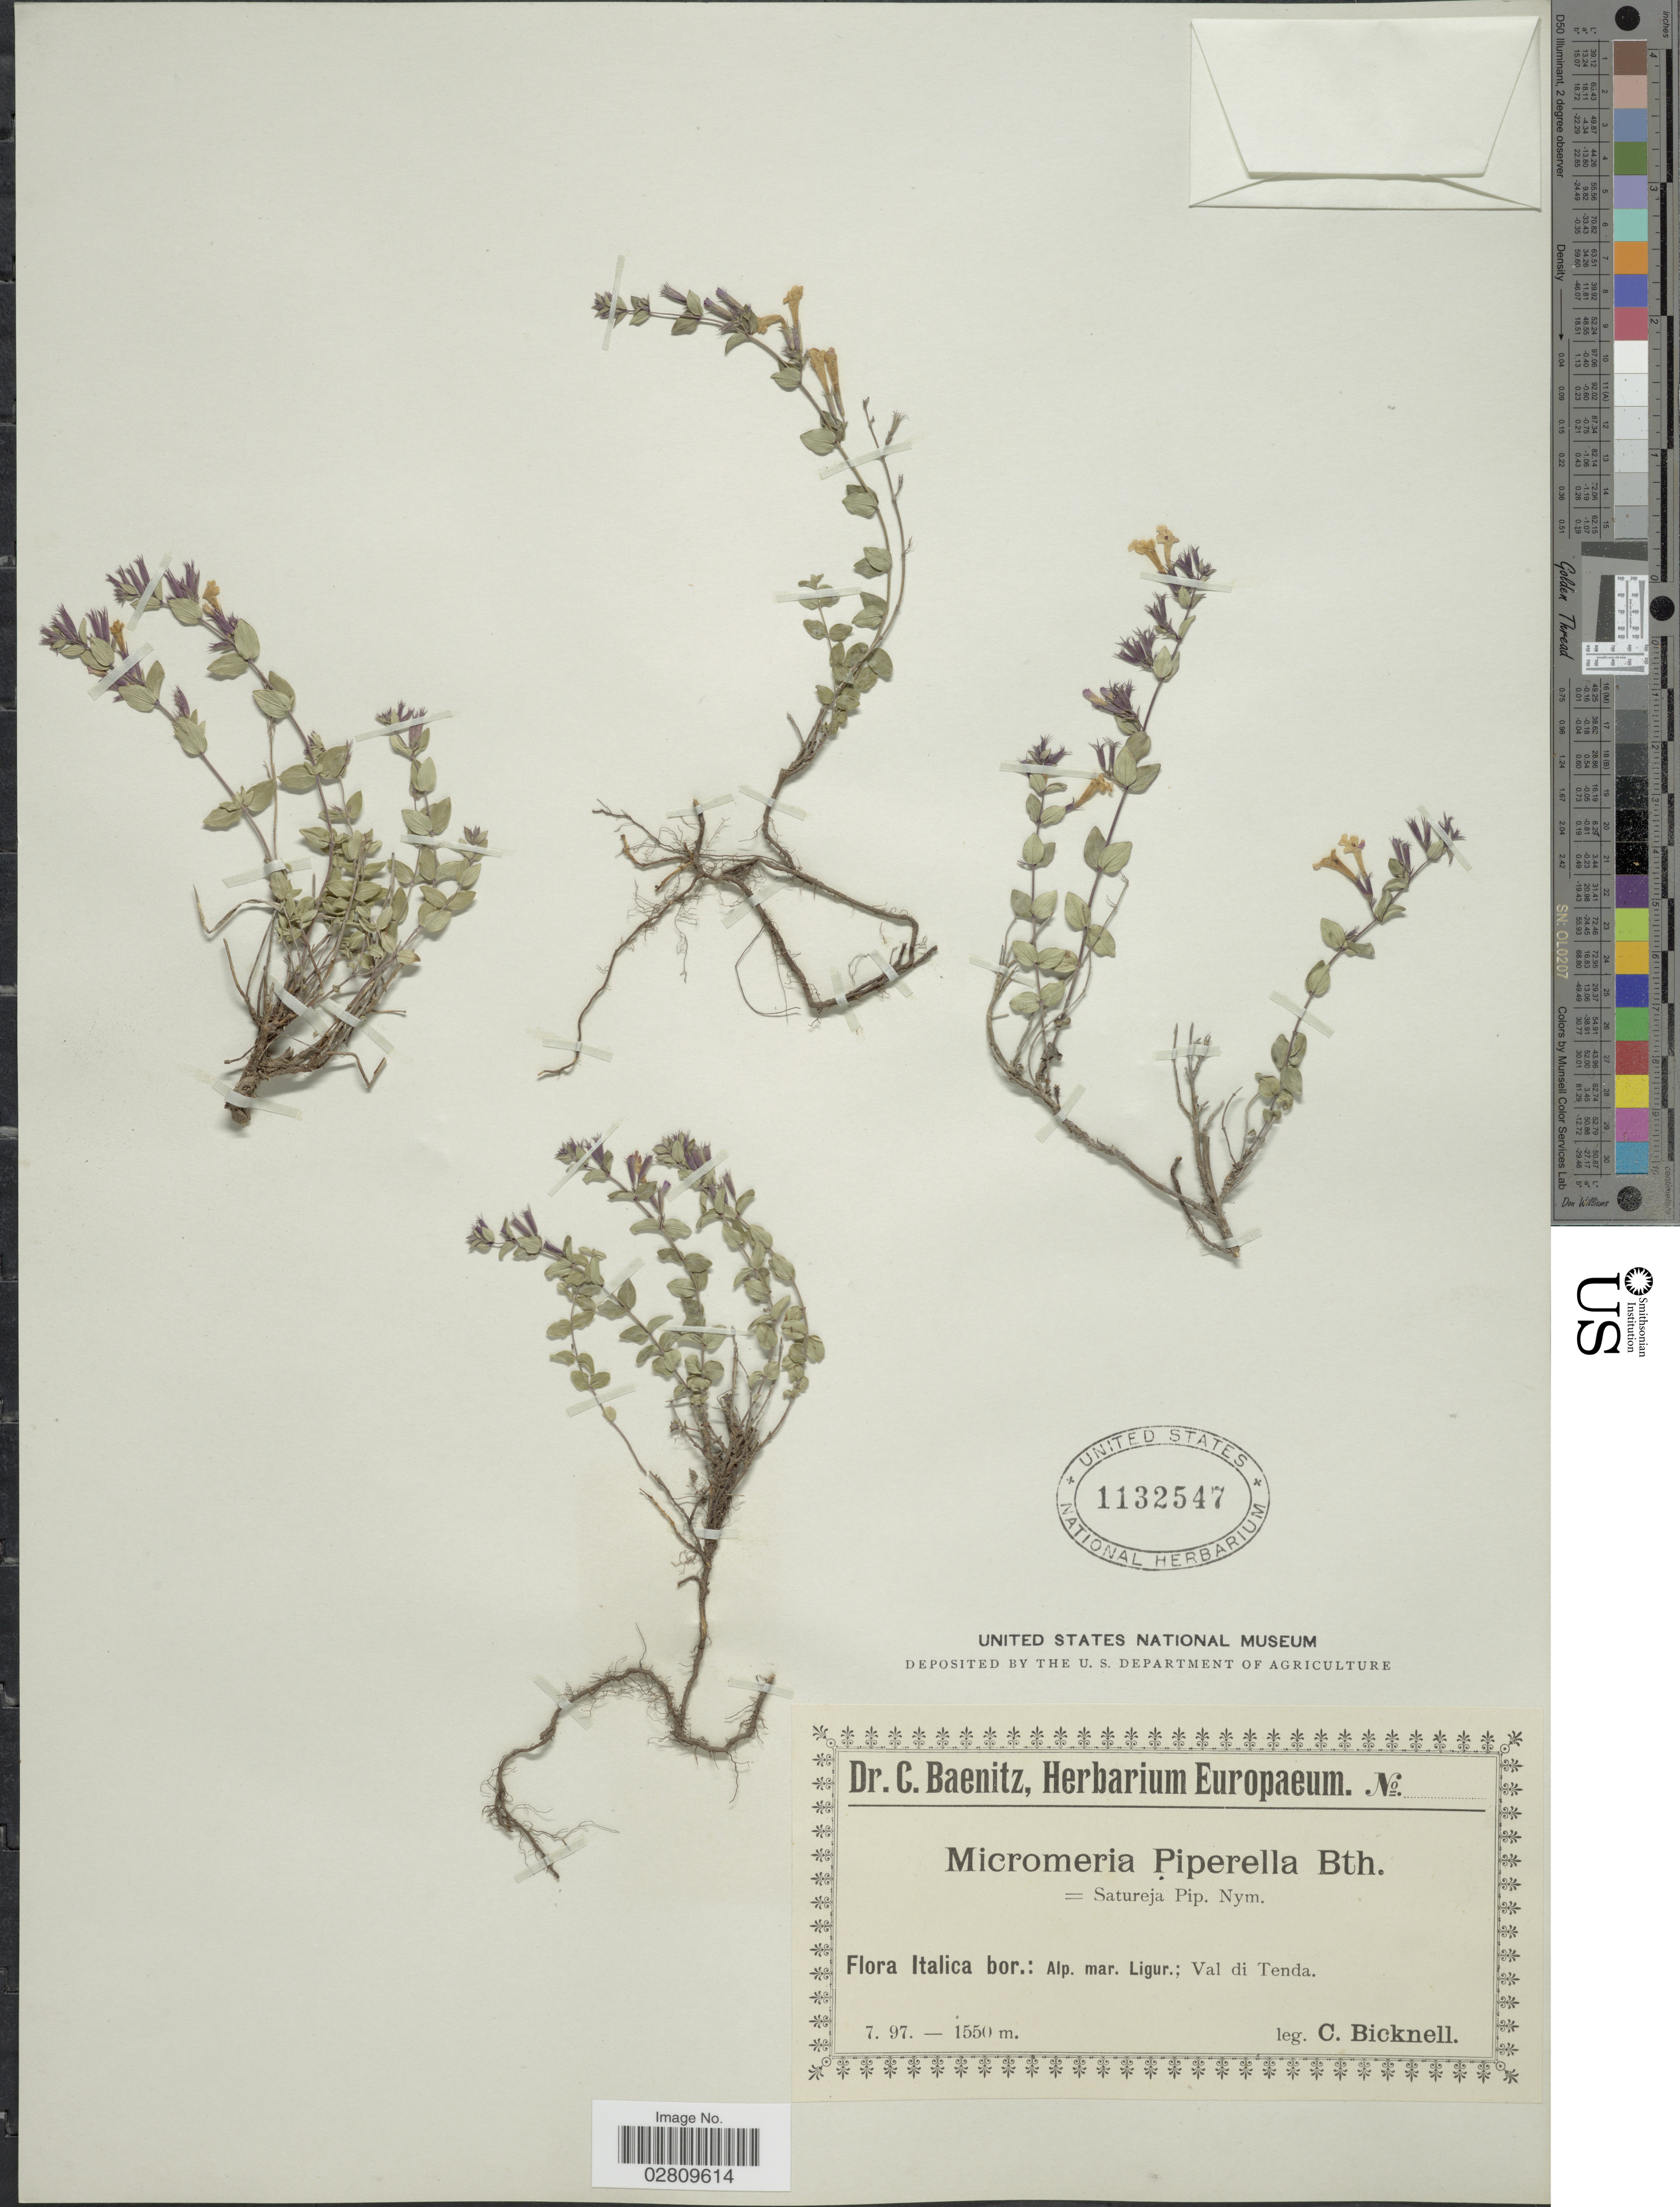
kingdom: Plantae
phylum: Tracheophyta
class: Magnoliopsida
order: Lamiales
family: Lamiaceae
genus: Micromeria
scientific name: Micromeria piperella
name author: Pančić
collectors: C. Bicknell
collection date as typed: Transcribed d/m/y: /7/97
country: Italy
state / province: Liguria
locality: Italica bor.: Alp. mar. Ligur.; Val di Tenda.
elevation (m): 1550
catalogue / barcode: US 1132547